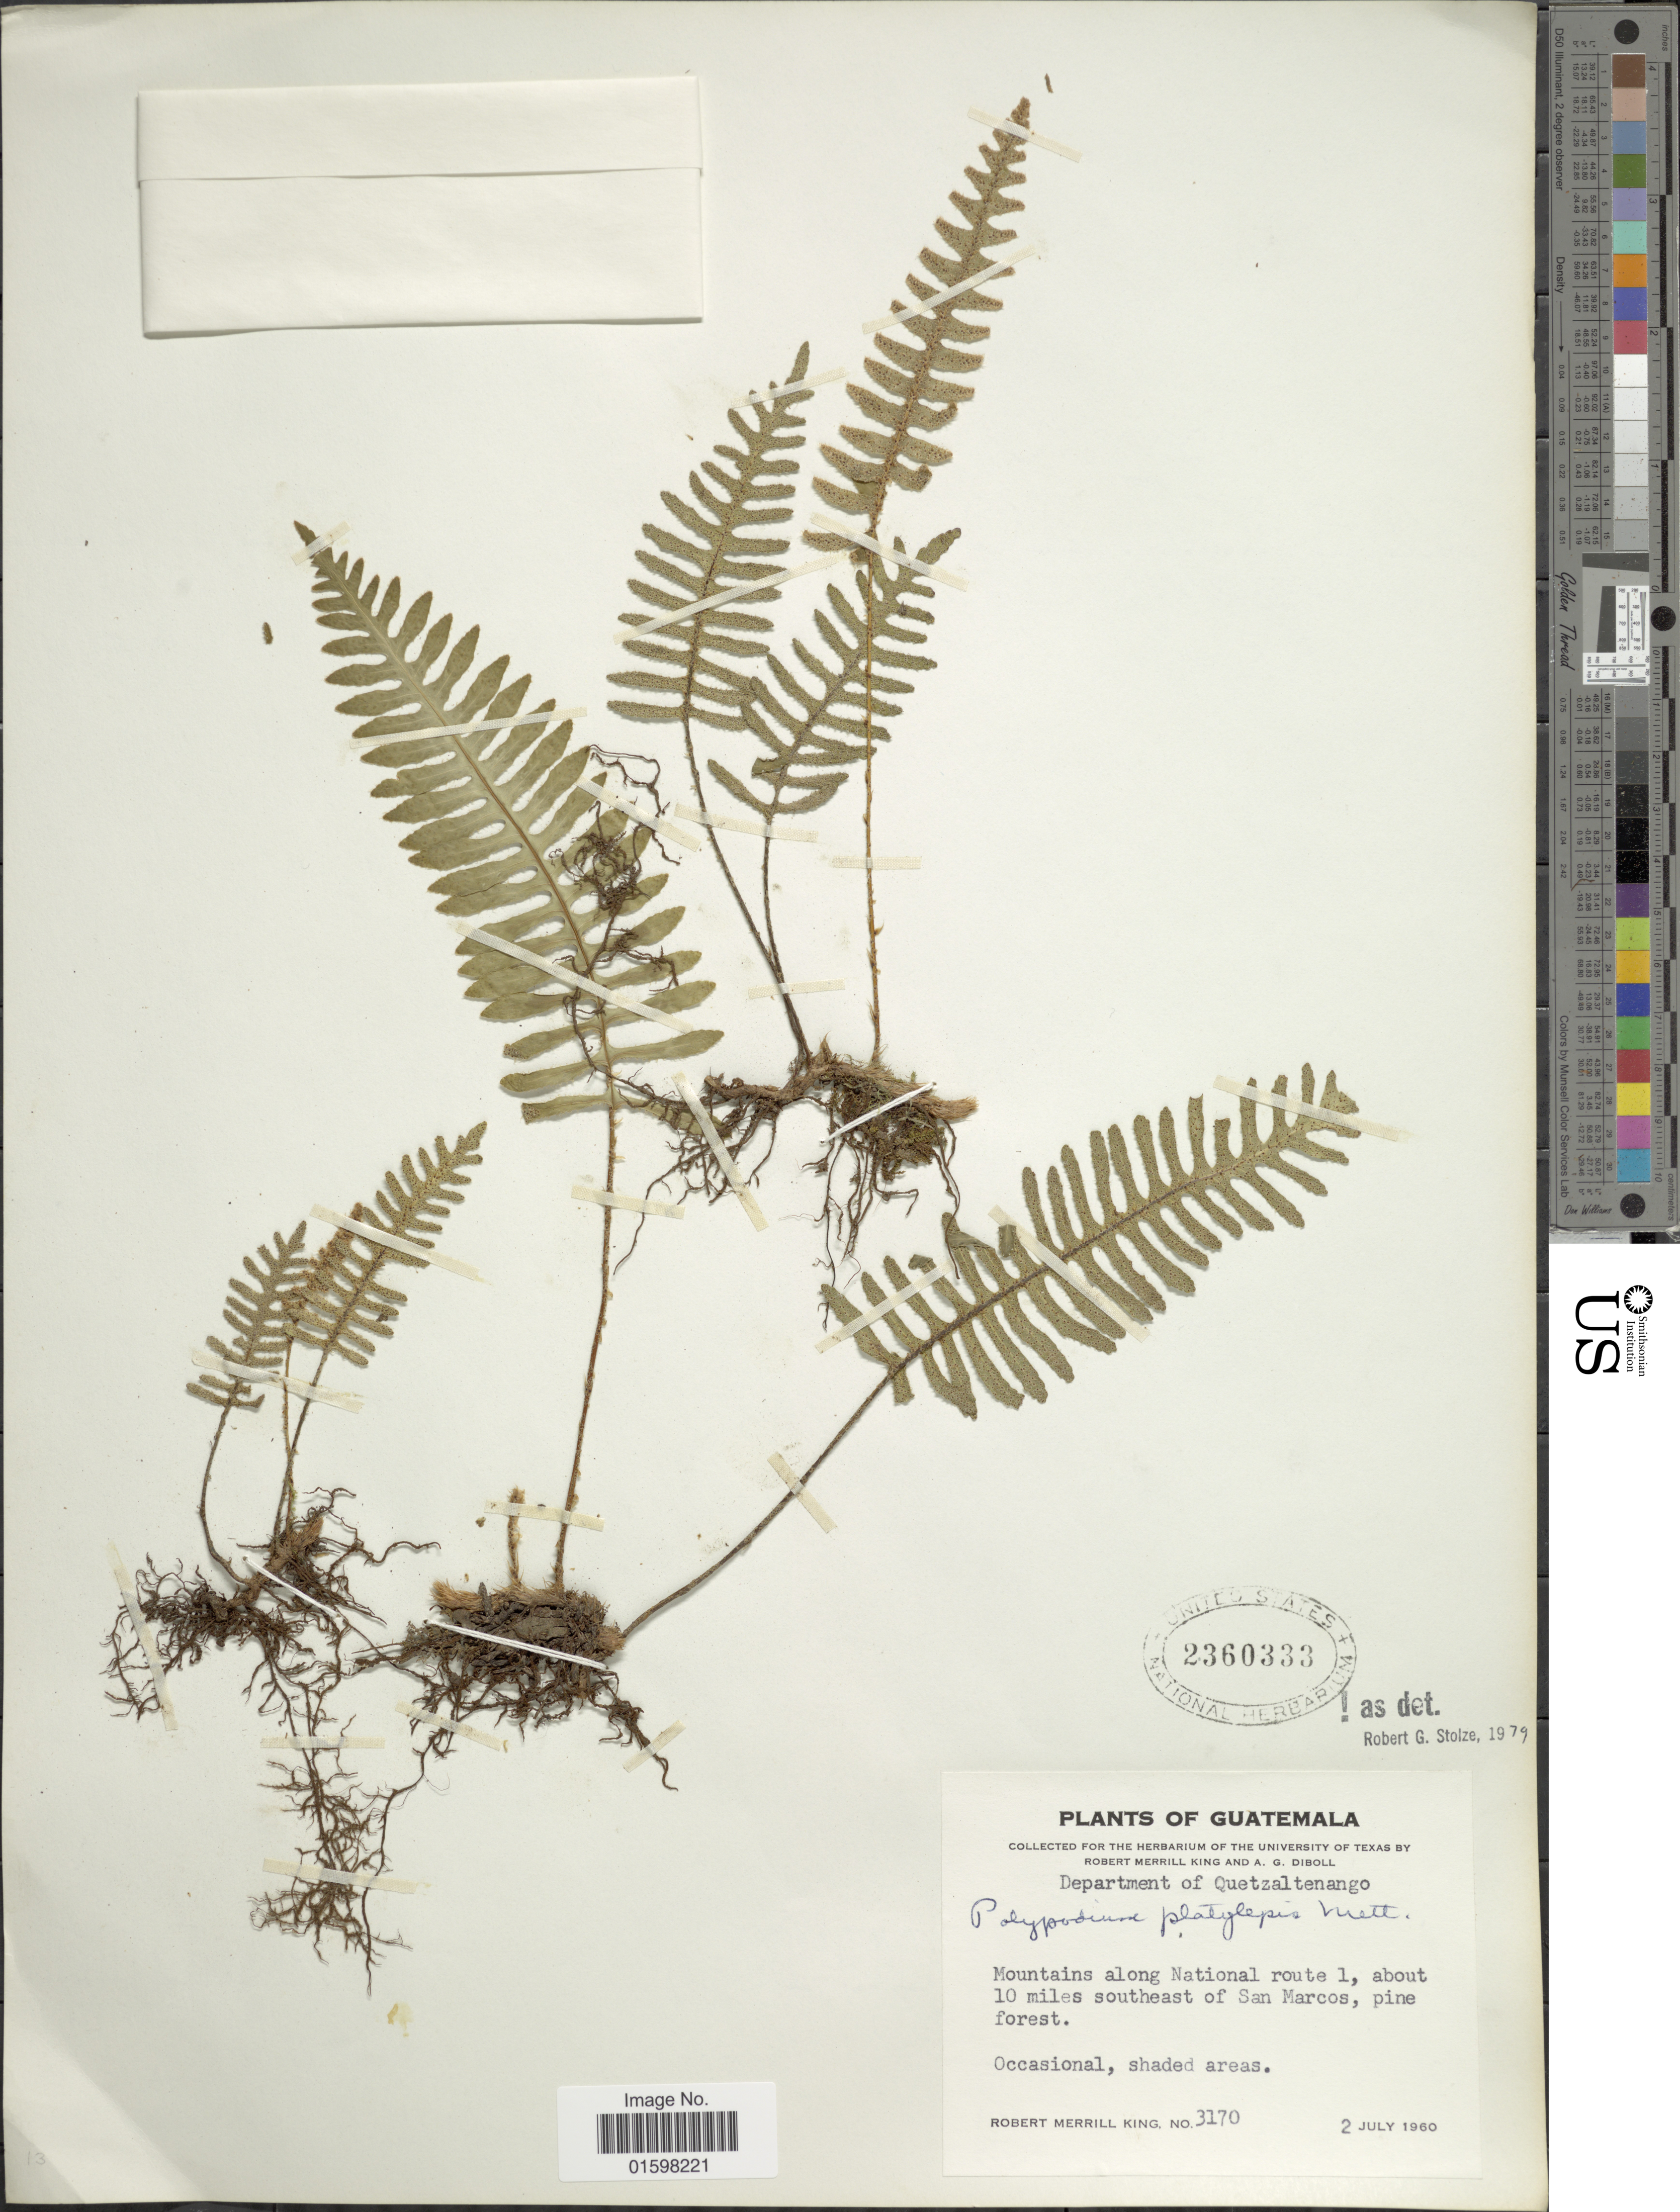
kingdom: Plantae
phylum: Tracheophyta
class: Polypodiopsida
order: Polypodiales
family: Polypodiaceae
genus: Pleopeltis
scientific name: Pleopeltis platylepis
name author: (Mett. ex Kuhn) A.R. Sm. & Tejero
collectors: R. M. King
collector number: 3170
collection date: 1960-07-02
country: Guatemala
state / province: Quetzaltenango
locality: Department of Quezaltenango, Mountains along National route 1, about 10 miles southeast of San Marcos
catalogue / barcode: US 2360333